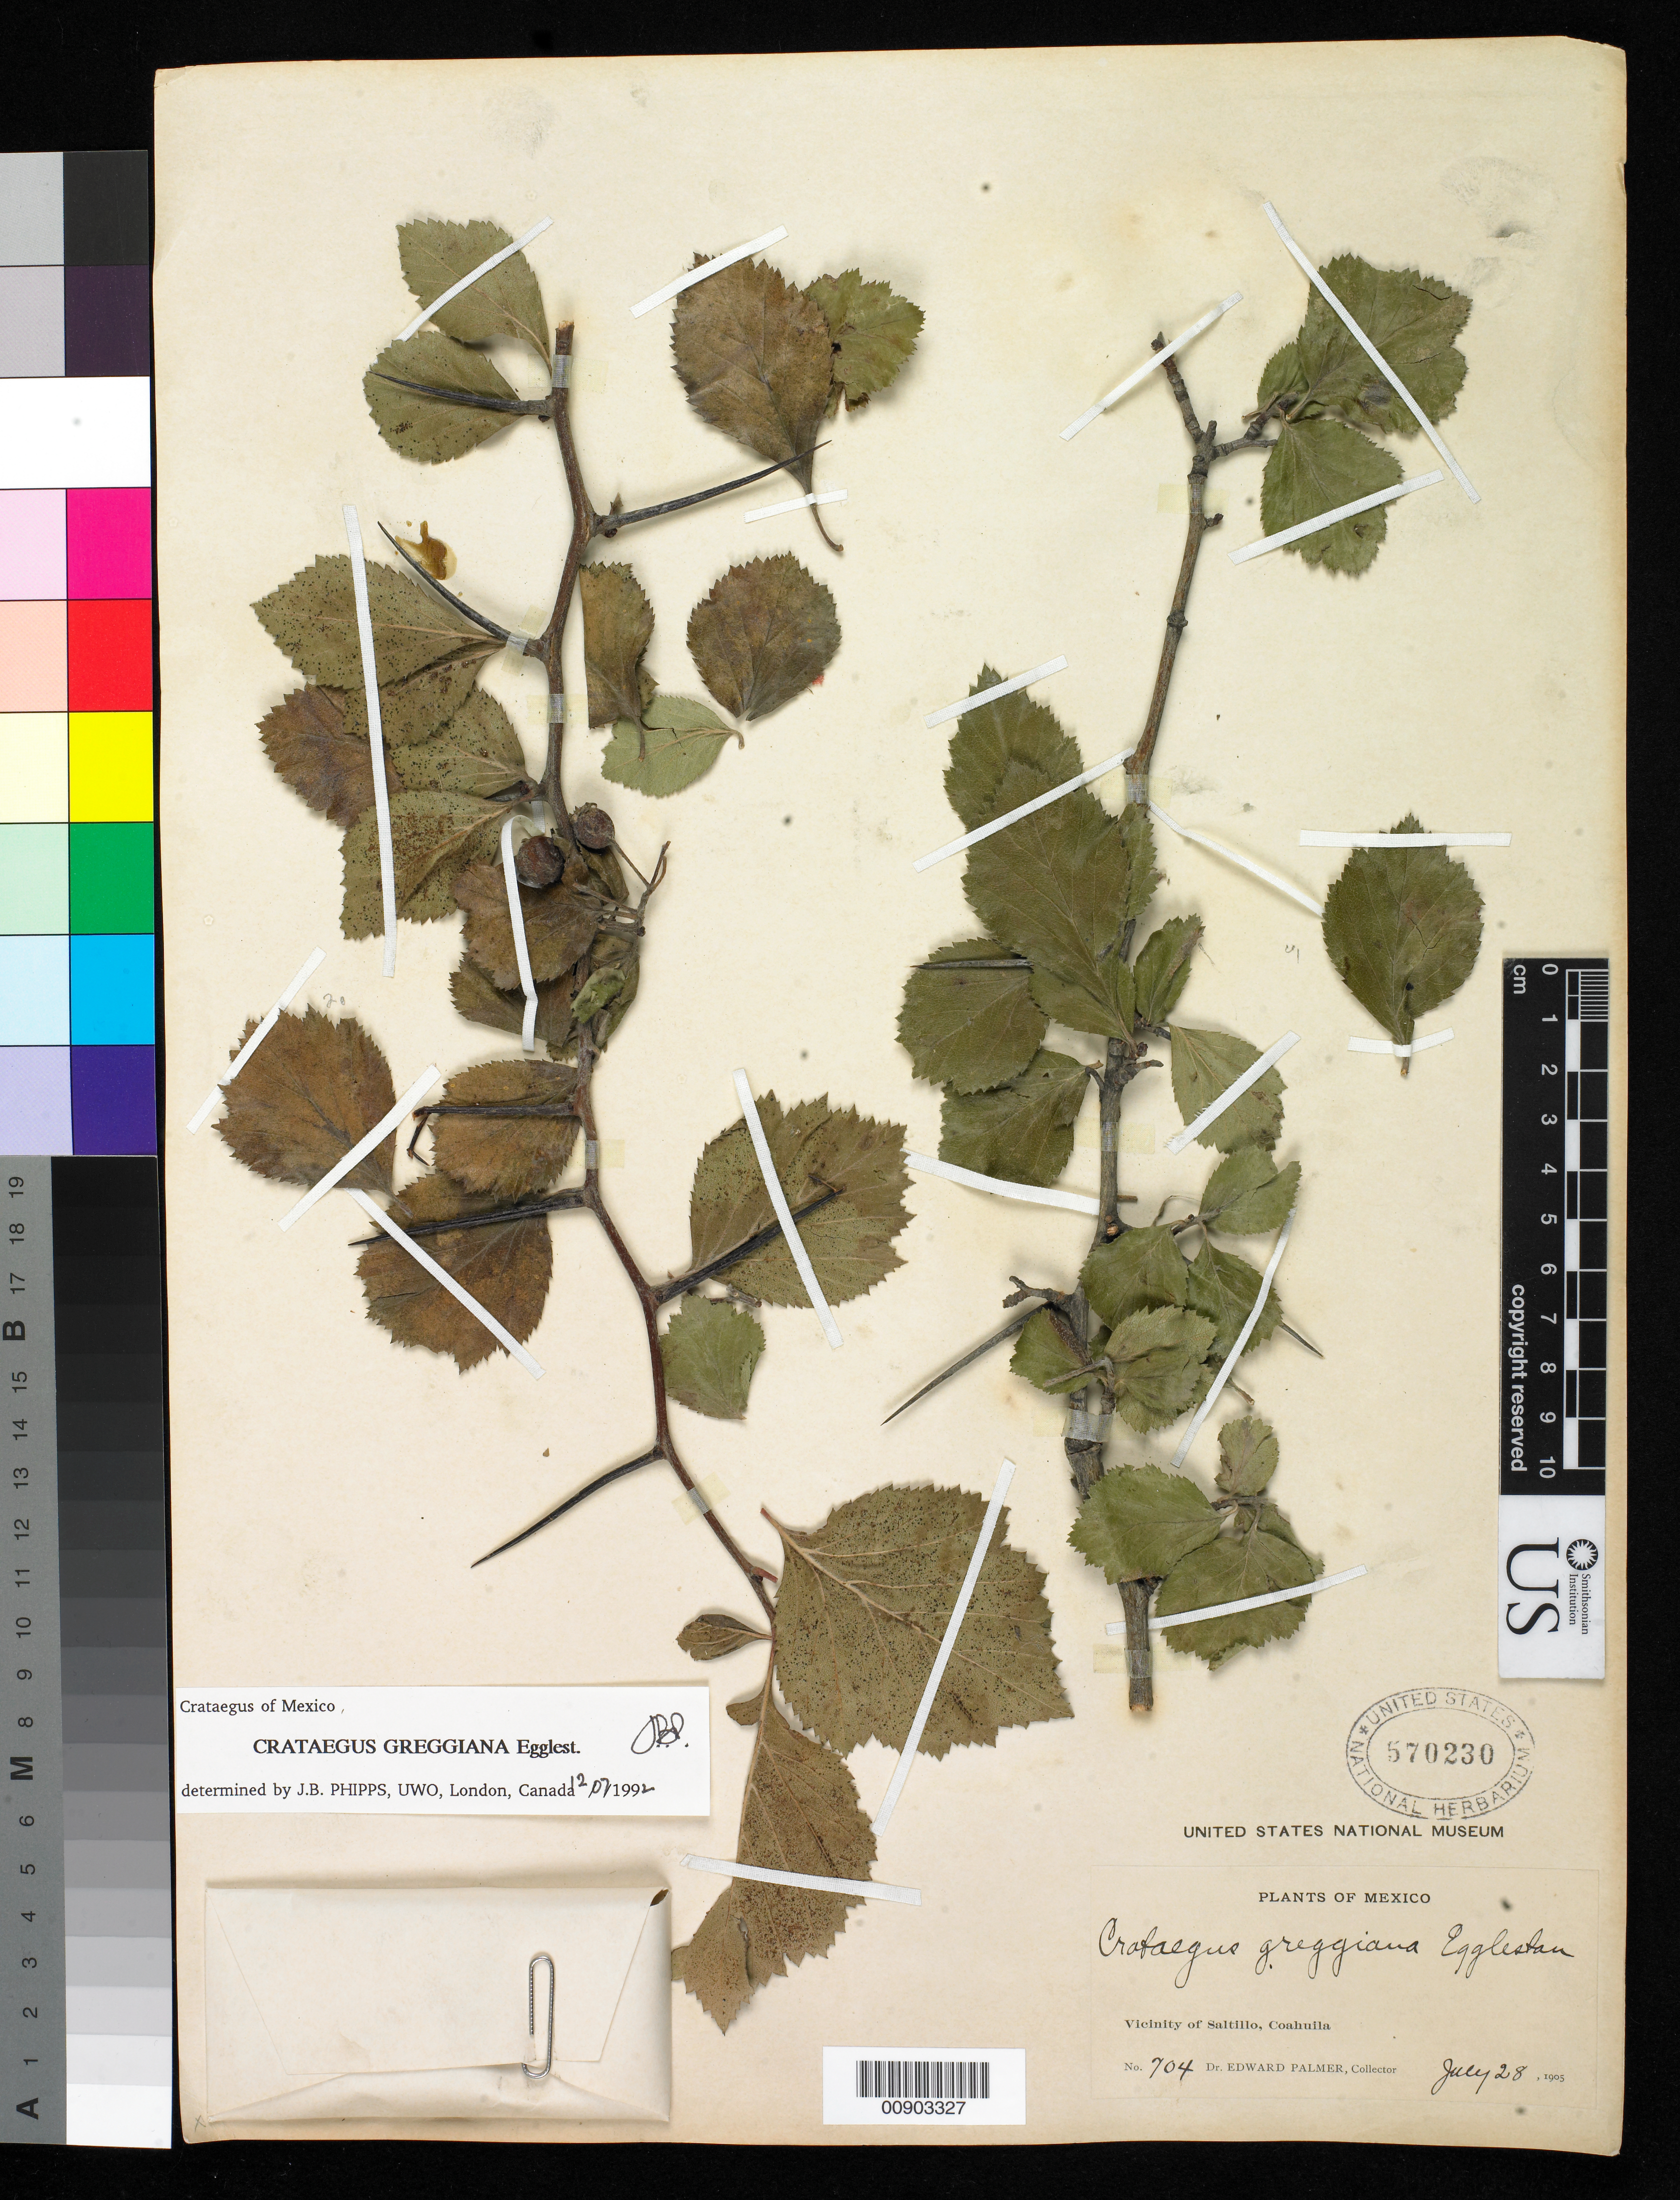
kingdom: Plantae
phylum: Tracheophyta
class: Magnoliopsida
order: Rosales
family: Rosaceae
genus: Crataegus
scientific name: Crataegus greggiana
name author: Eggl.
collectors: E. Palmer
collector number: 704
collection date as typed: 28 Jul 1905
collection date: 1905-07-28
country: Mexico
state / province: Coahuila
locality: Vicinity of Saltillo, Coahuila.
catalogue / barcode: US 570230